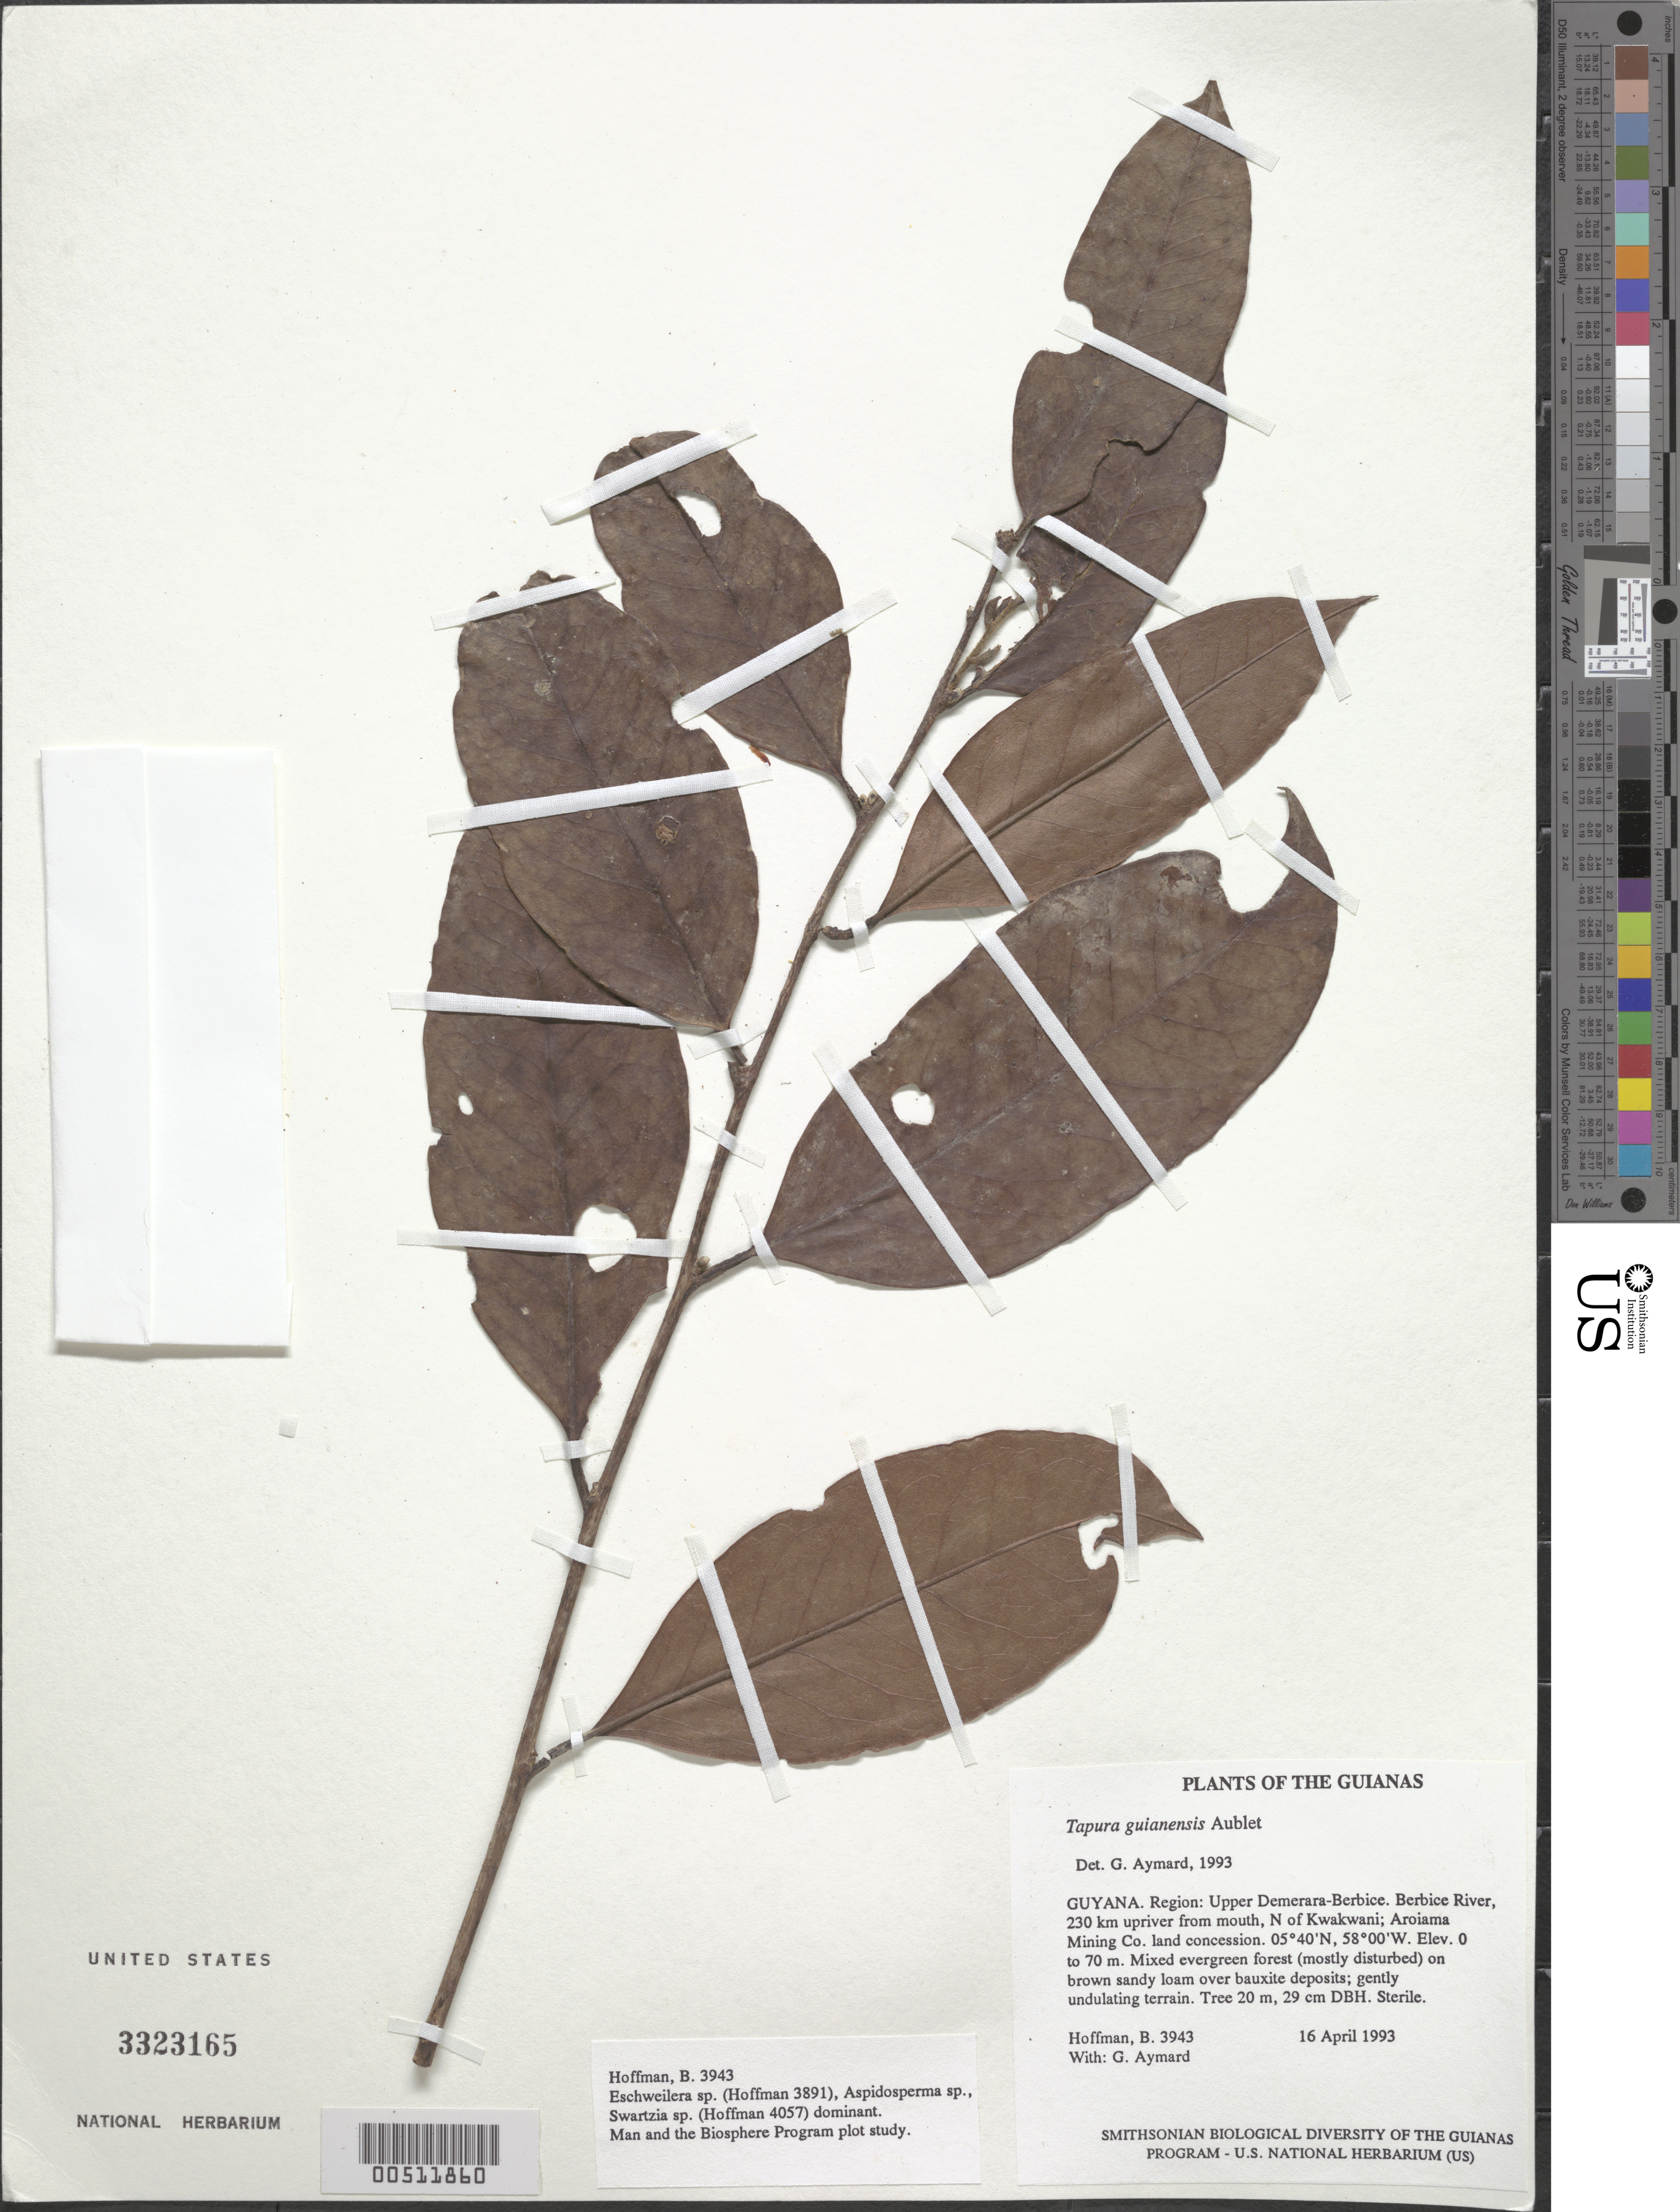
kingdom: Plantae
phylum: Tracheophyta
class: Magnoliopsida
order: Malpighiales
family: Dichapetalaceae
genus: Tapura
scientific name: Tapura guianensis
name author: Aubl.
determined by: Aymard C., G. A., (PORT), Univ. Nac. Exp. de los Llanos Ezequiel Zamora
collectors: B. Hoffman & G. A. Aymard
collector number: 3943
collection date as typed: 16 April 1993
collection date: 1993-04-16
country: Guyana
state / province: U. Demerara-Berbice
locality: Berbice River, 230 km upriver from mouth, N of Kwakwani; Aroiama Mining Co. land concession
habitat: Mixed evergreen forest (mostly disturbed) on brown sandy loam over bauxite deposits; gently undulating terrain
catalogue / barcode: US 3323165